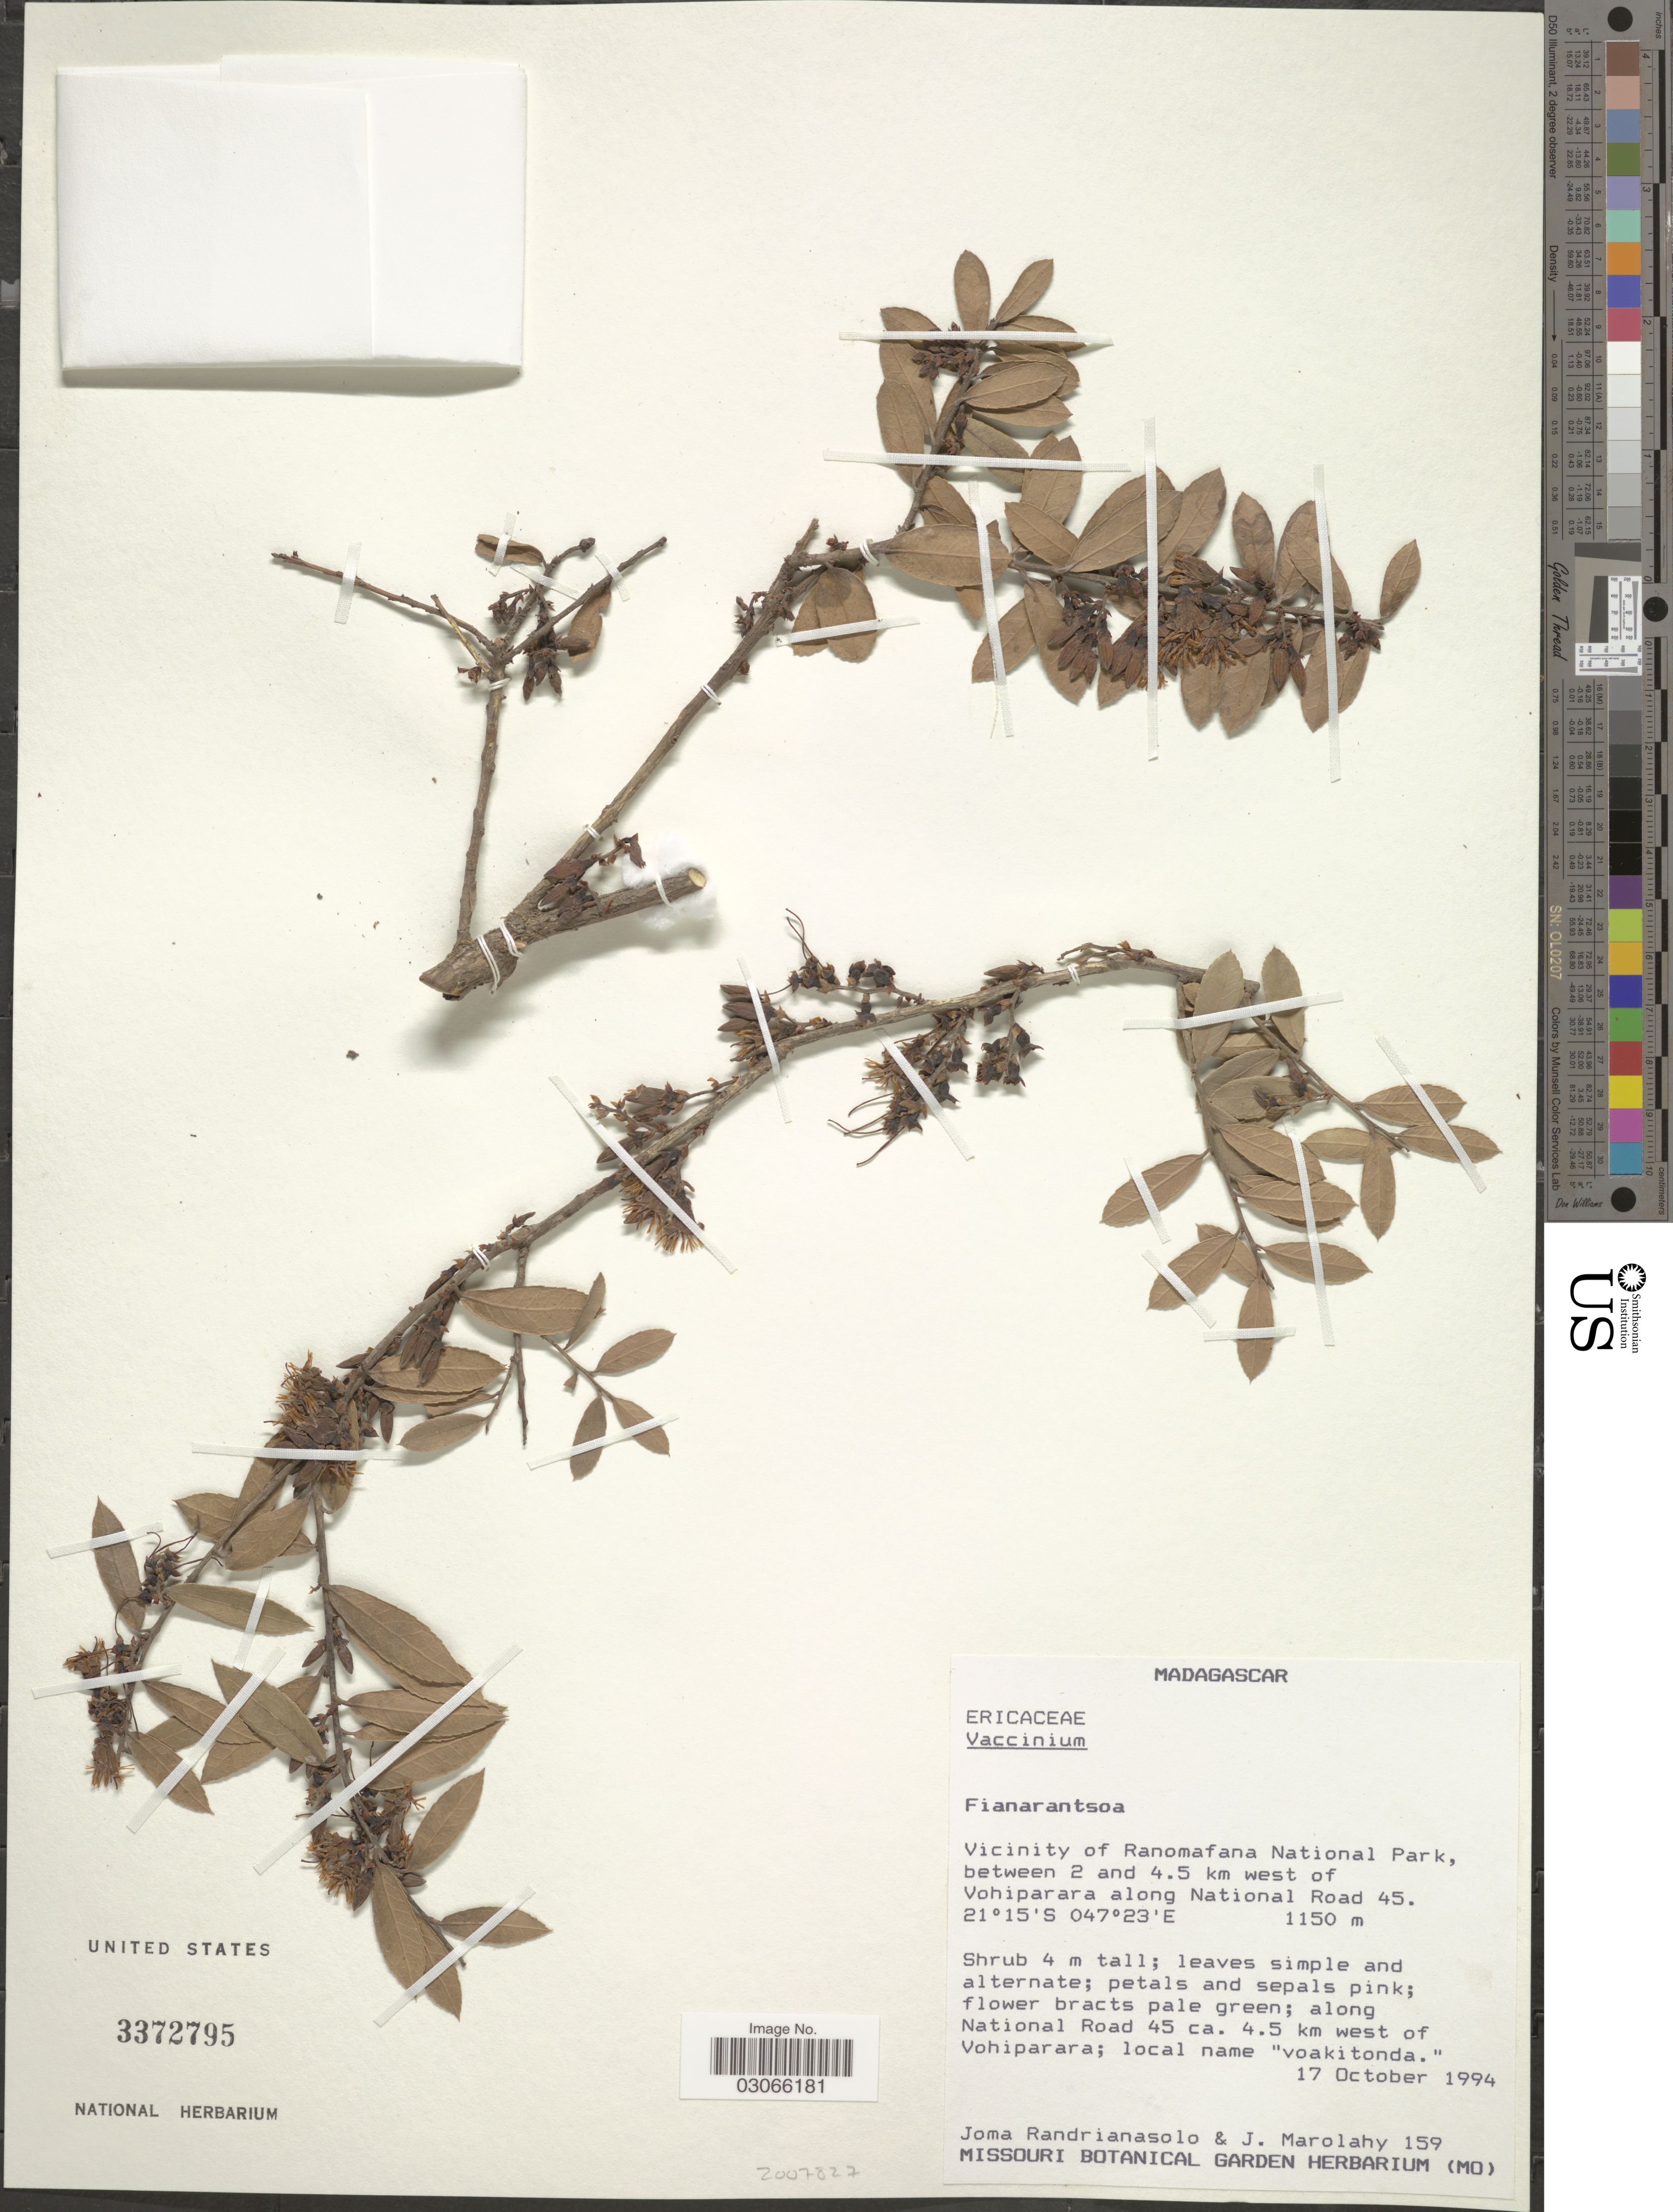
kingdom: Plantae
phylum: Tracheophyta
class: Magnoliopsida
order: Ericales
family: Ericaceae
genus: Vaccinium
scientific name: Vaccinium sp.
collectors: J. Randrianasolo & J. Marolahy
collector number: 159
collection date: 1994-10-17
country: Madagascar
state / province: Haute Matsiatra / Vatovavy Fitovinany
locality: Vicinity of Ranomafana National Park, between 2 and 4.5 km west of Vohiparara along National Road 45.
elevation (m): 1150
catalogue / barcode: US 3372795